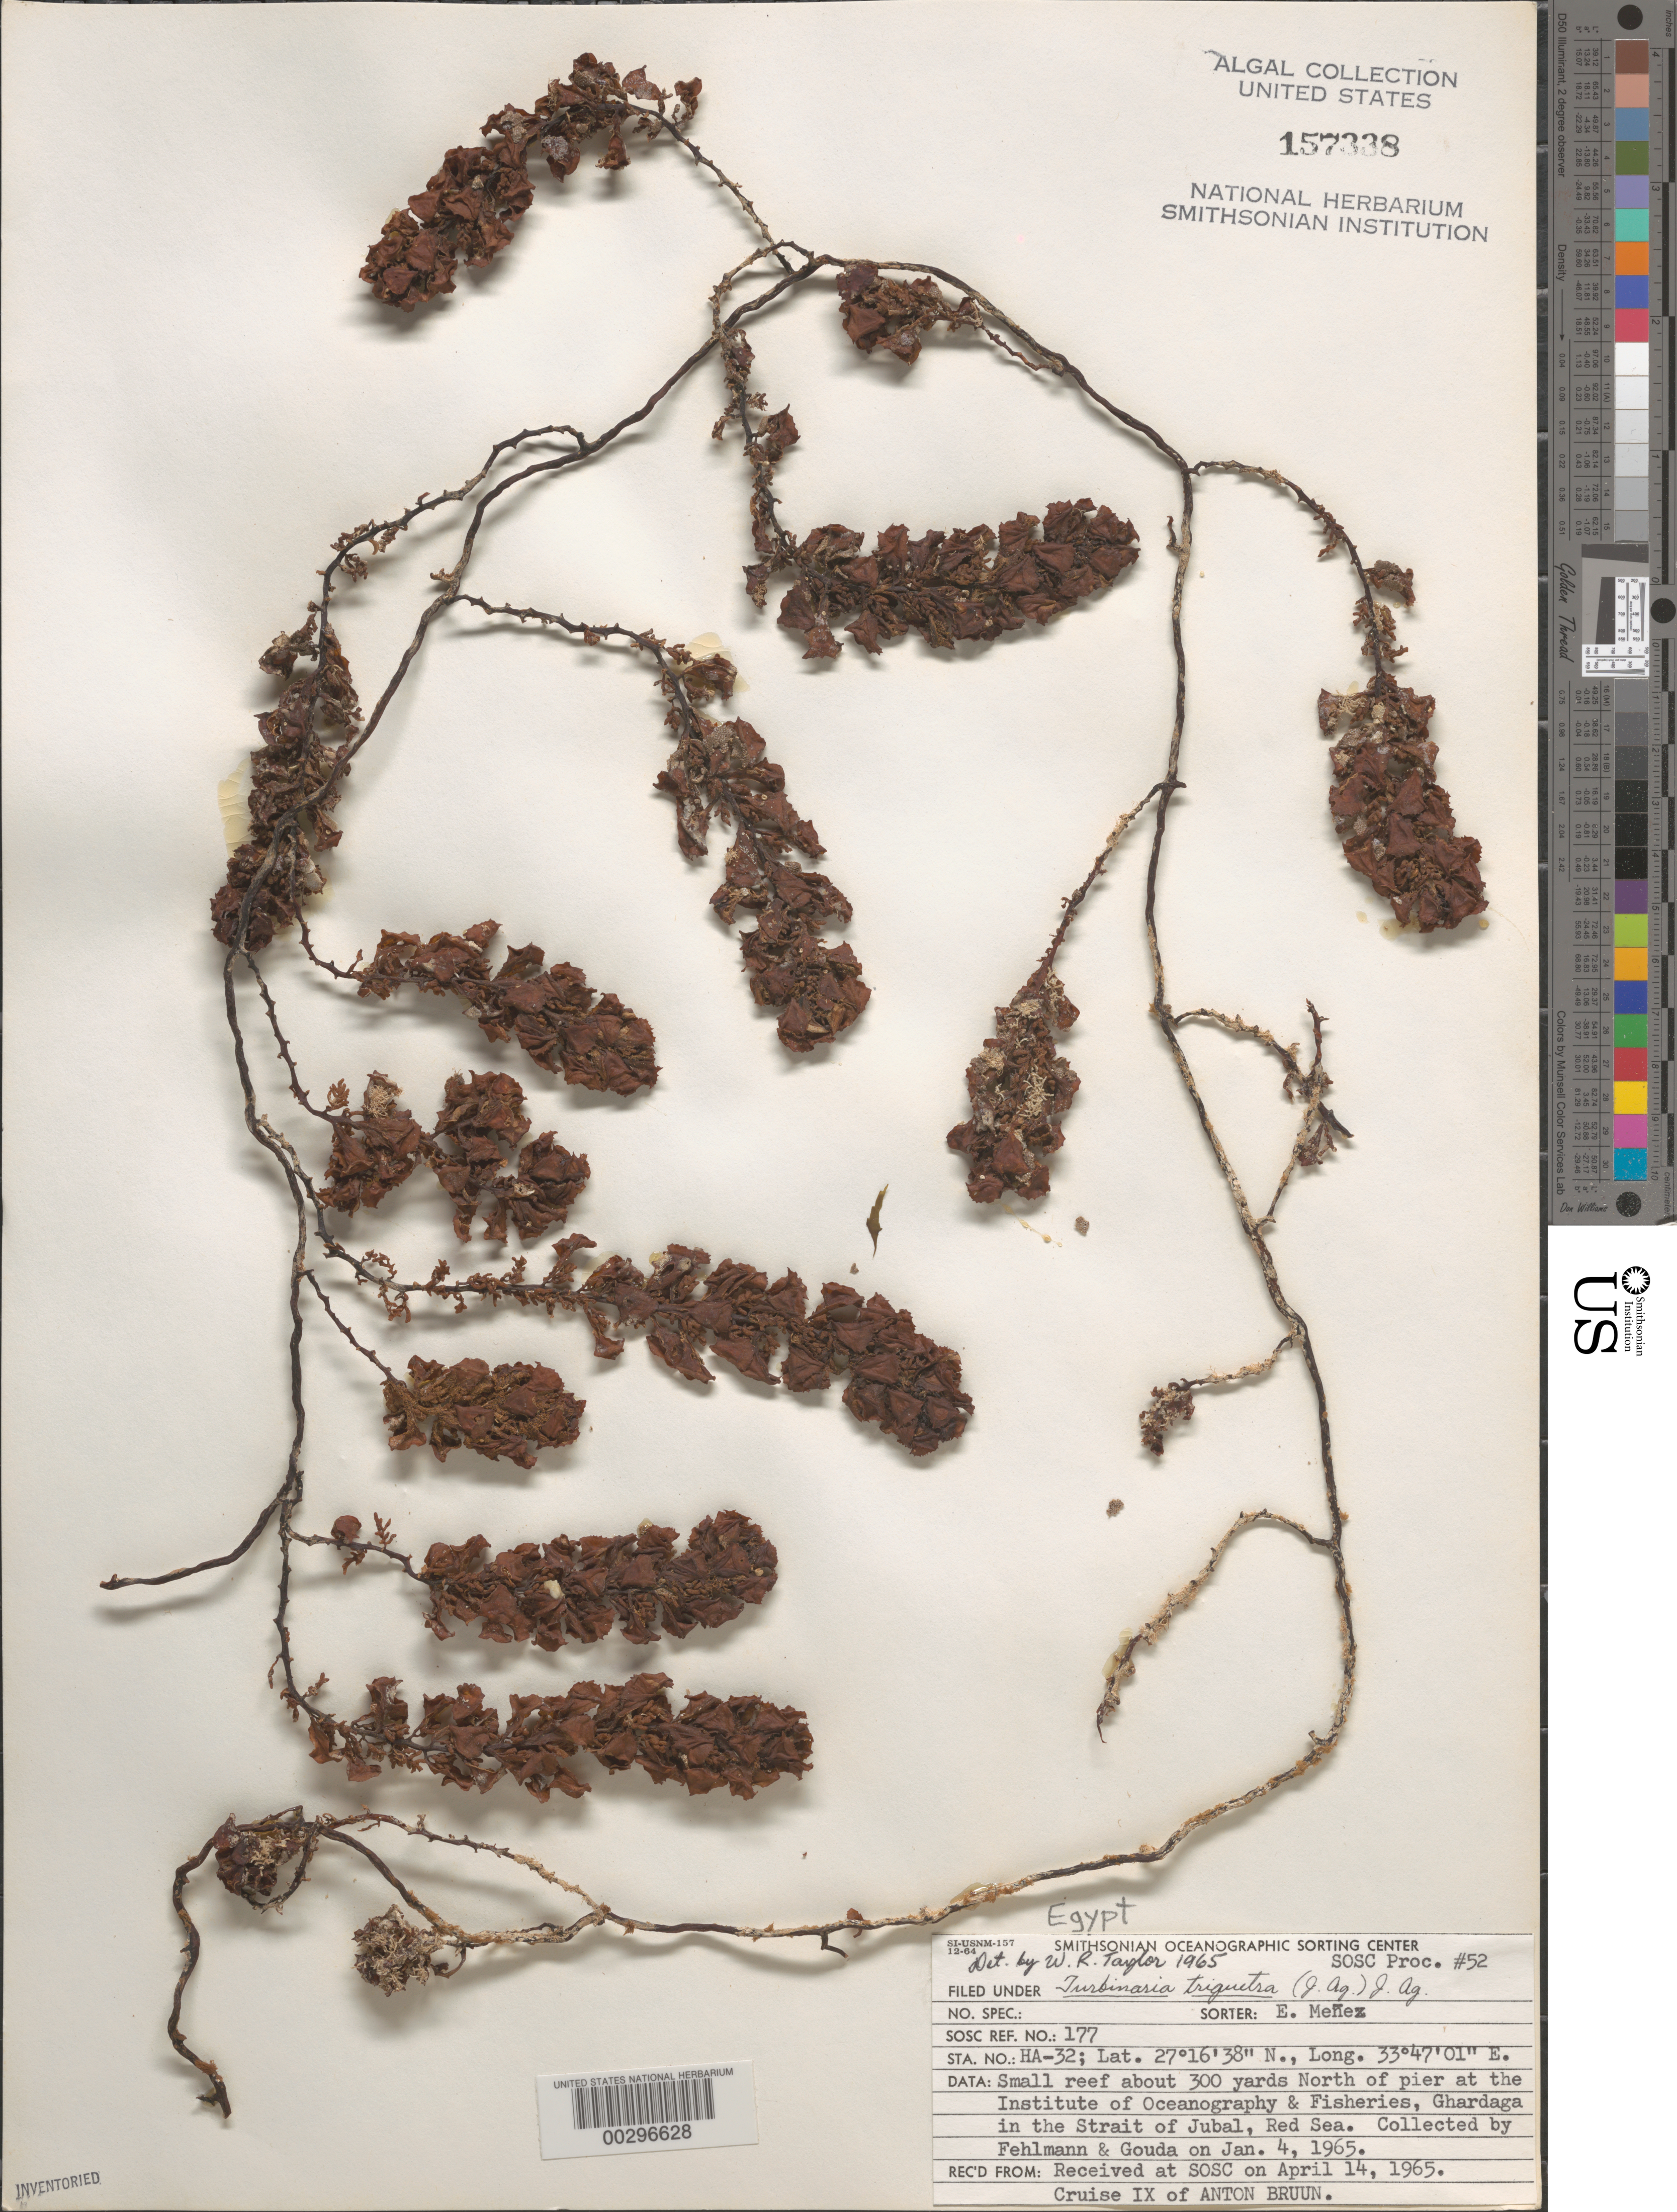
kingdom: Chromista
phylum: Ochrophyta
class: Phaeophyceae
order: Fucales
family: Sargassaceae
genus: Turbinaria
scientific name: Turbinaria triquetra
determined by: Taylor, William R.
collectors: H. Fehlmann & E. J. Gouda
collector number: Station Ha-32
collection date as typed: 04 Jan 1965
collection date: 1965-01-04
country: Egypt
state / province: Al Bahr al Ahmar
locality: Ghardaga, Inst. of Oceanography and Fisheries, Strait of Jubal, Red Sea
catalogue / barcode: US 157338